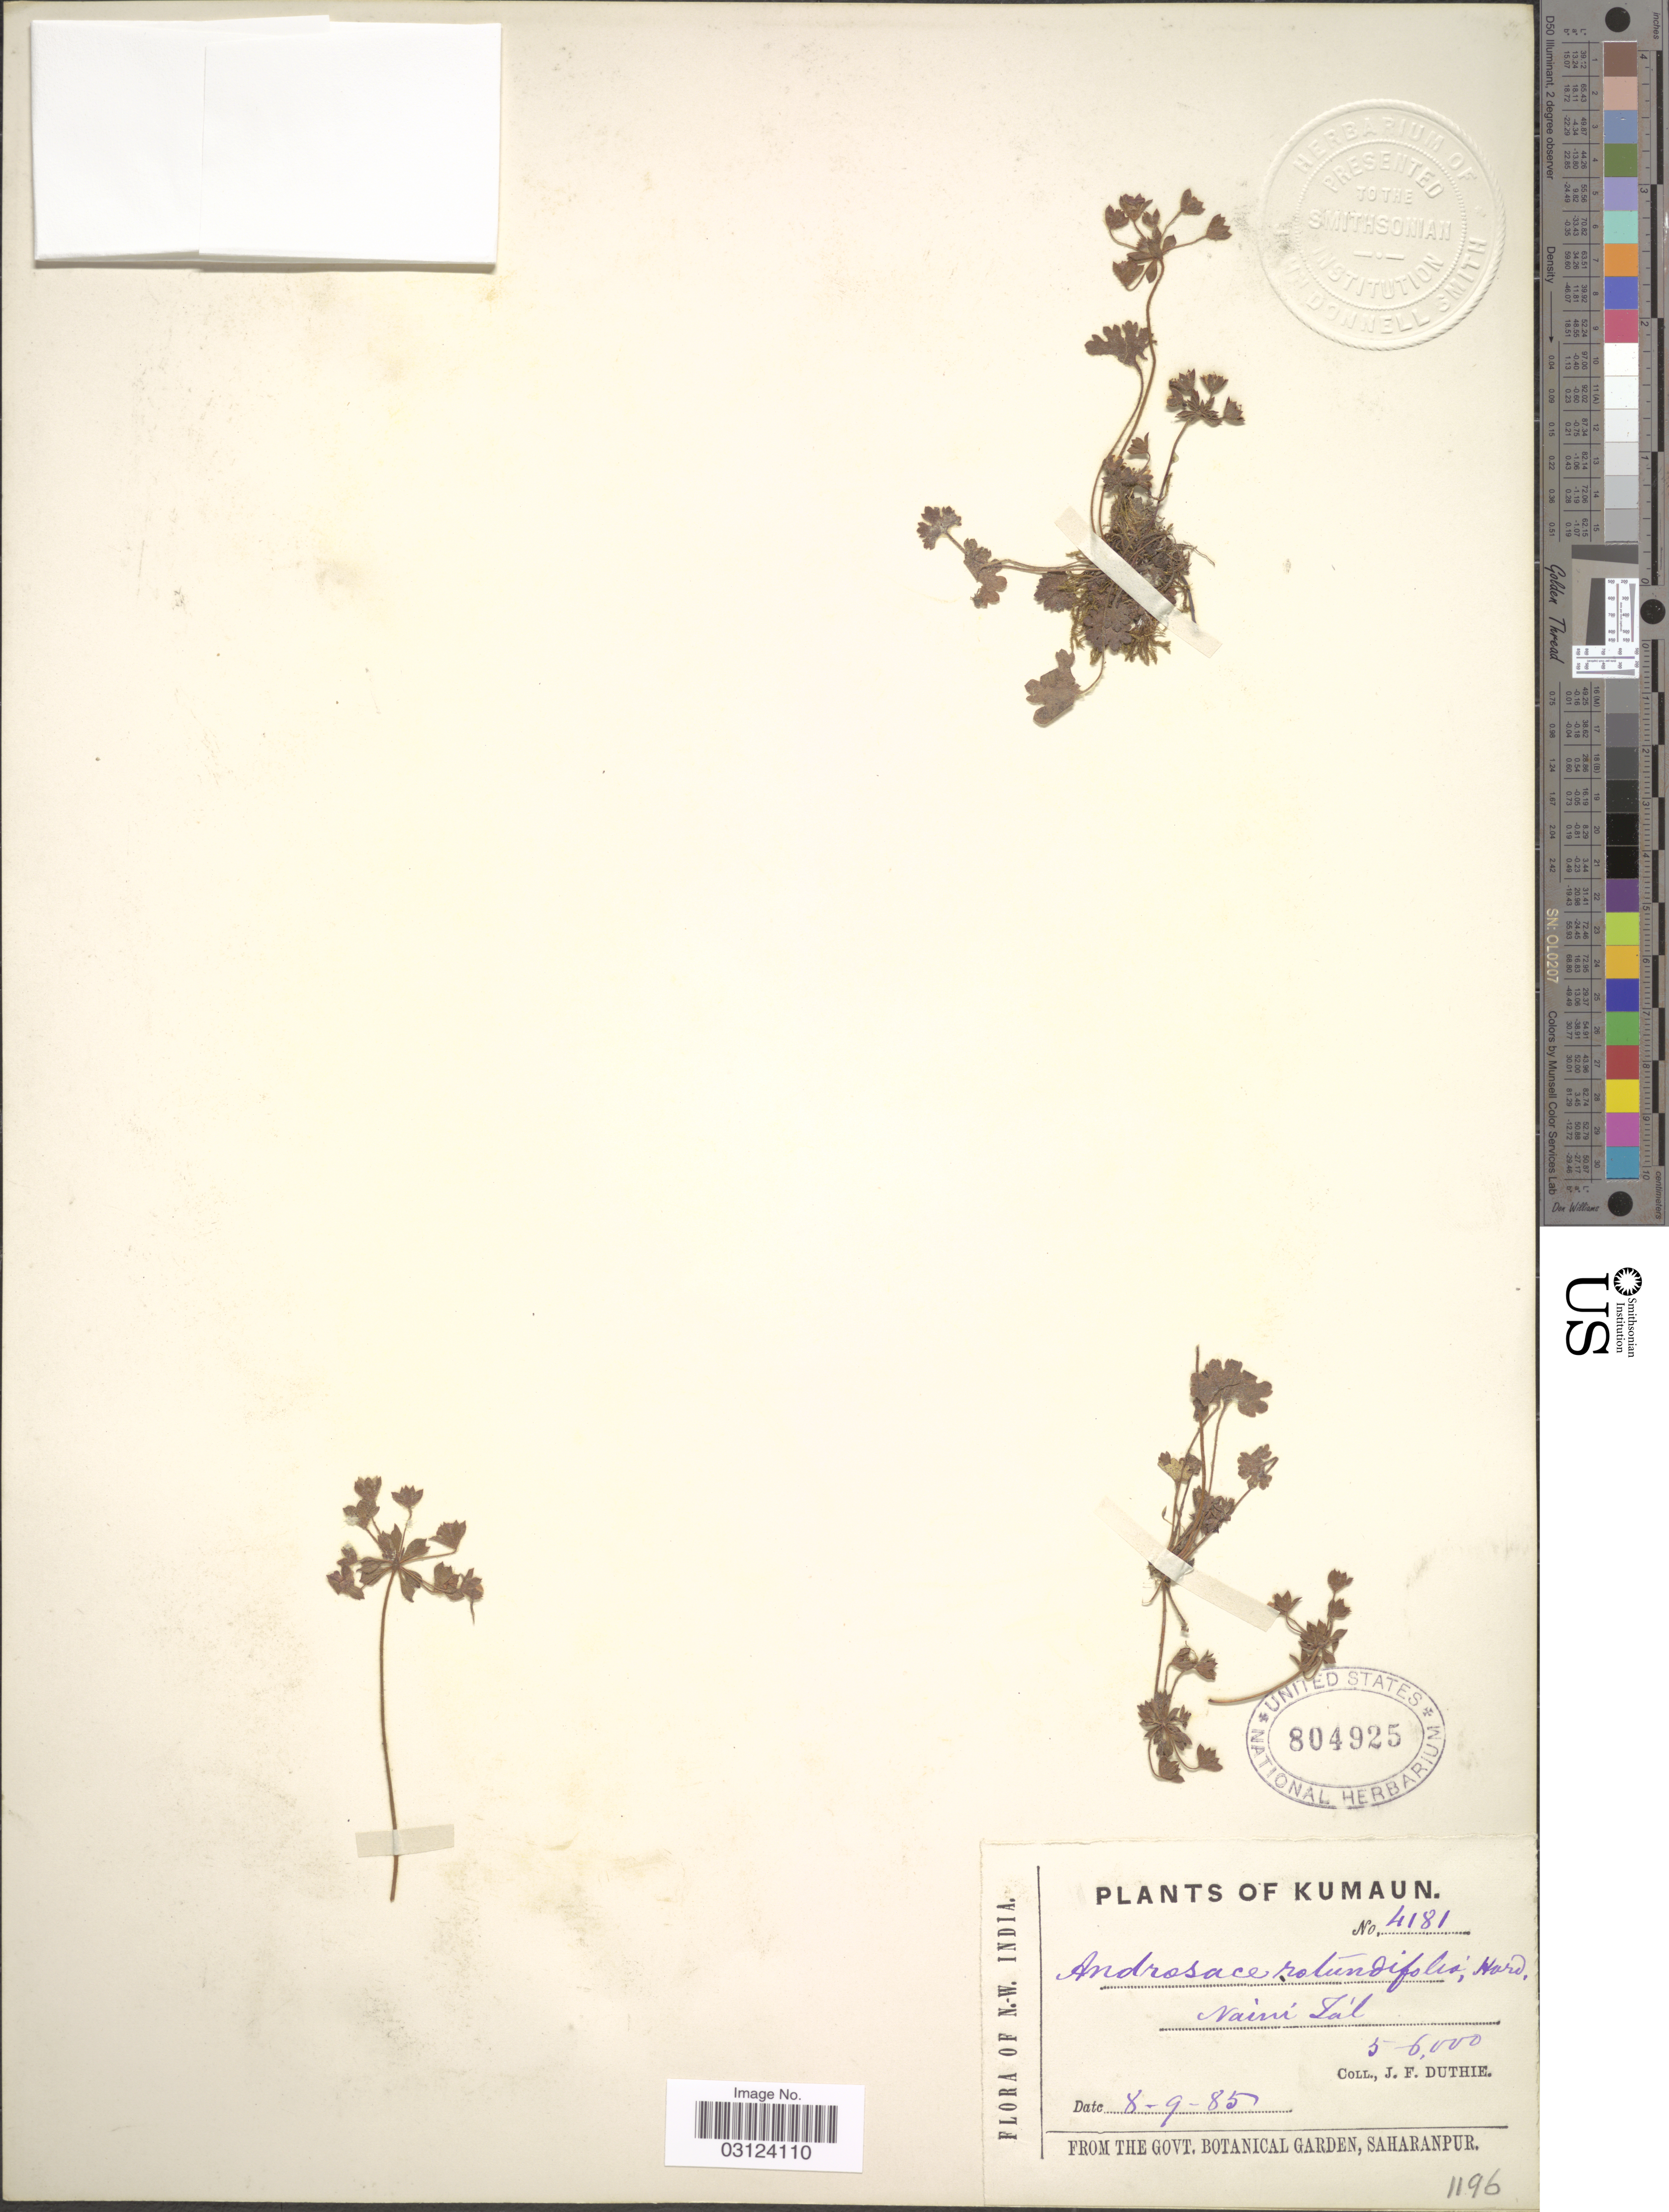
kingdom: Plantae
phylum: Tracheophyta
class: Magnoliopsida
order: Ericales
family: Primulaceae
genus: Androsace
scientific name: Androsace rotundifolia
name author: Hardw.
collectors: J. F. Duthie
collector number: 4181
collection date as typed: Transcribed d/m/y: 8/9/85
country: India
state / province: Uttarakhand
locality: N.W. India, Kumaun, Naini Tal.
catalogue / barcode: US 804925